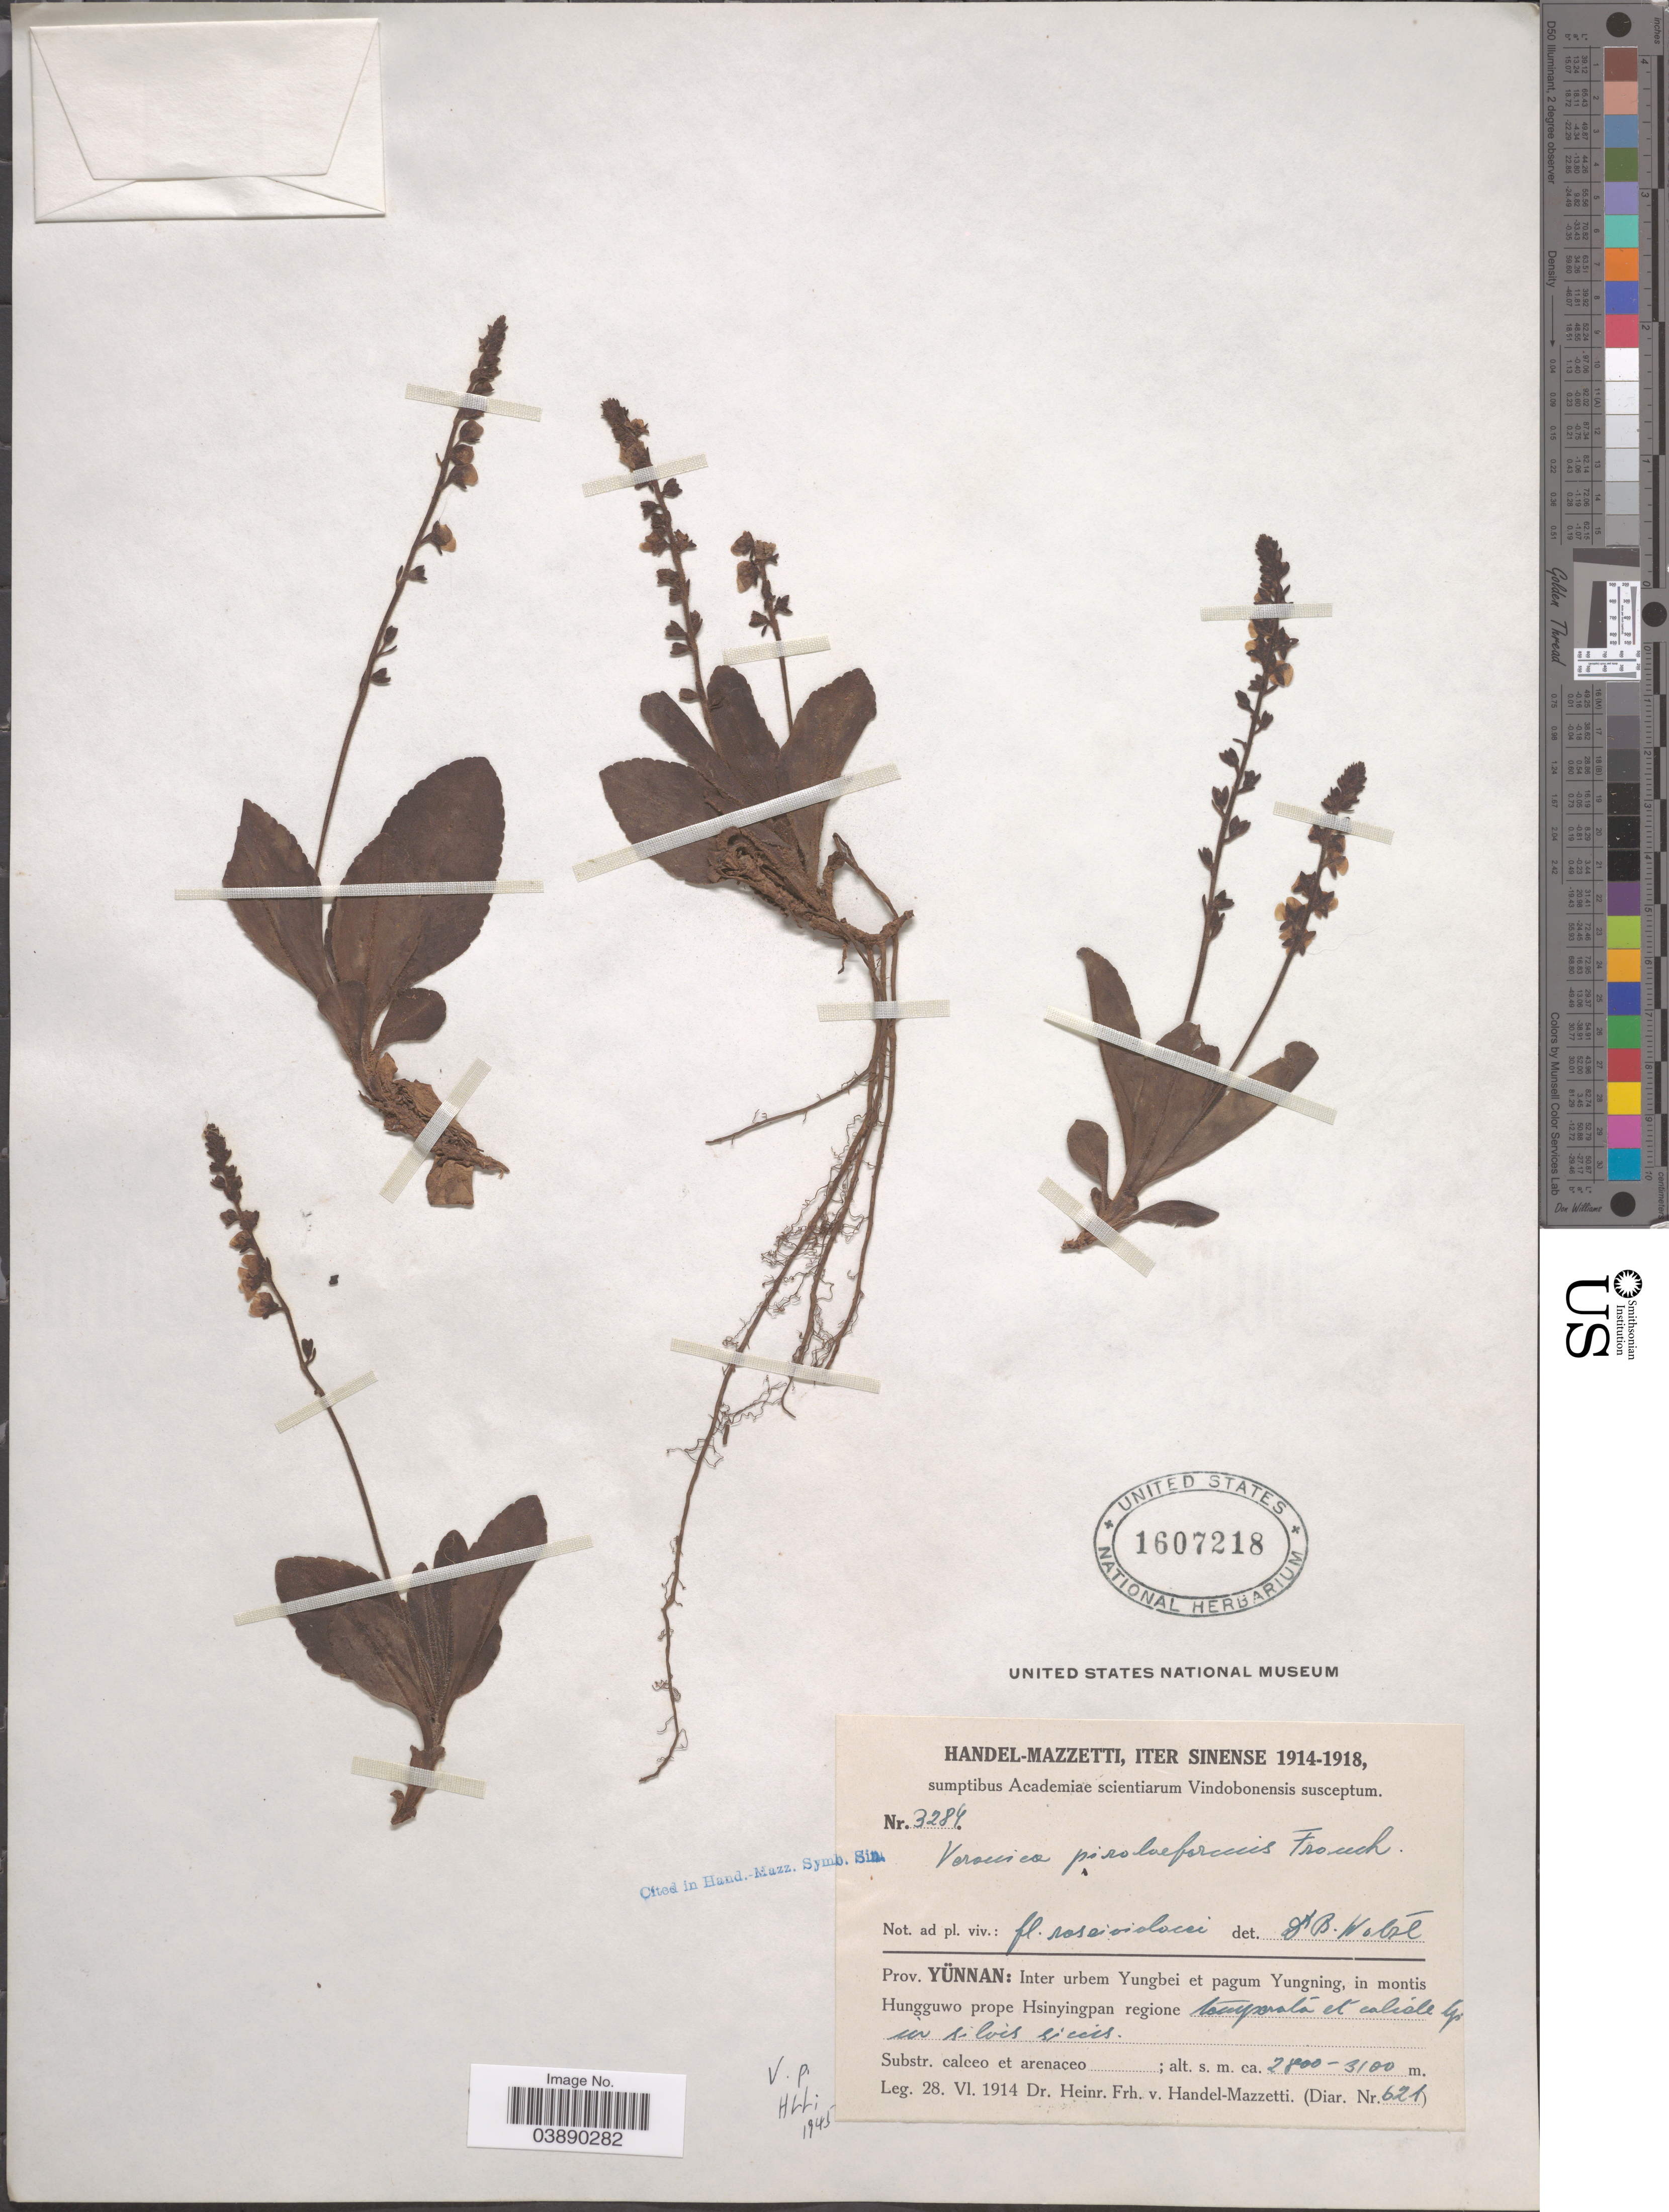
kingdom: Plantae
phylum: Tracheophyta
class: Magnoliopsida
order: Lamiales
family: Plantaginaceae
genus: Veronica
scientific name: Veronica piroliformis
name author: Franch.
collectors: H. Handel-Mazzetti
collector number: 3284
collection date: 1914-06-28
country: China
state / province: Yunnan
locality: Inter urbem Yungbei et pagum Yungning, in montis Hungguwo prope Hsinyingpan regione temperata et calisle tp. in silvis siccis. [interpreted]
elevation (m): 2800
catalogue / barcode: US 1607218